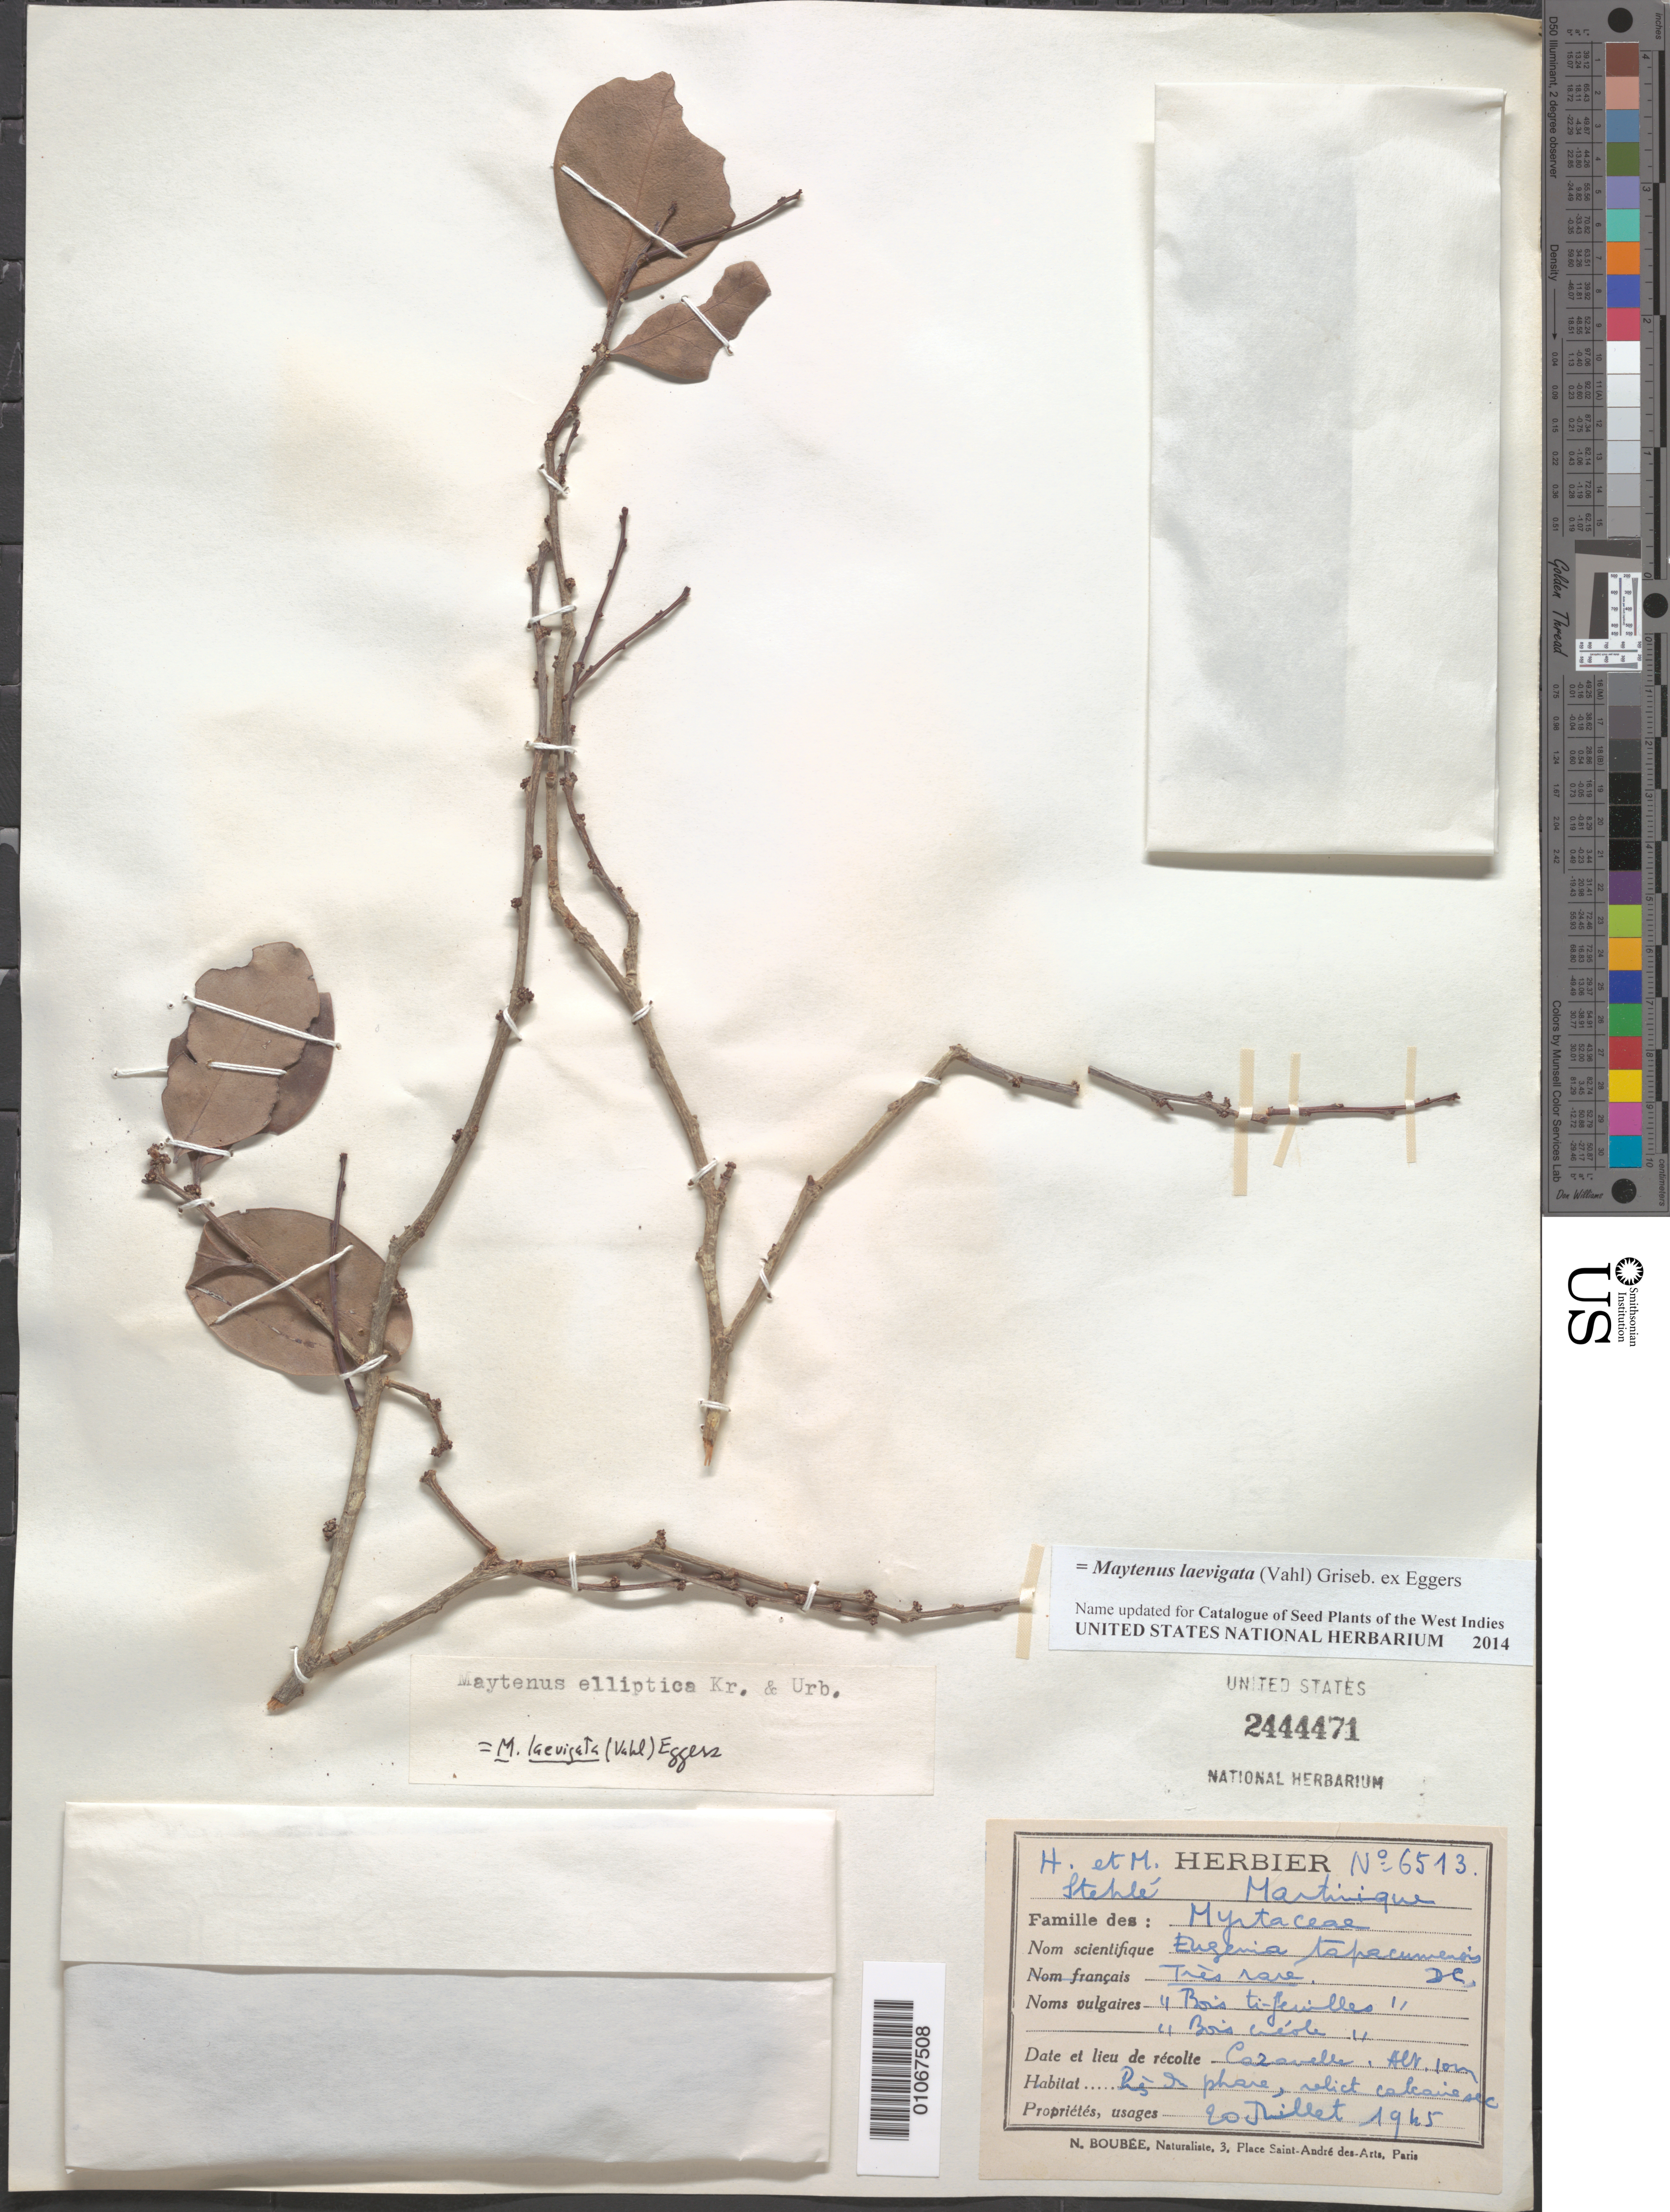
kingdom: Plantae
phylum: Tracheophyta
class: Magnoliopsida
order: Celastrales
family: Celastraceae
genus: Maytenus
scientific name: Maytenus laevigatus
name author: (Vahl) Griseb. ex Eggers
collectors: H. Stehlé & M. Stehlé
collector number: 6513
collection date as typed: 20 Jul 1945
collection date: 1945-07-20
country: Martinique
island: Martinique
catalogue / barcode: US 2444471